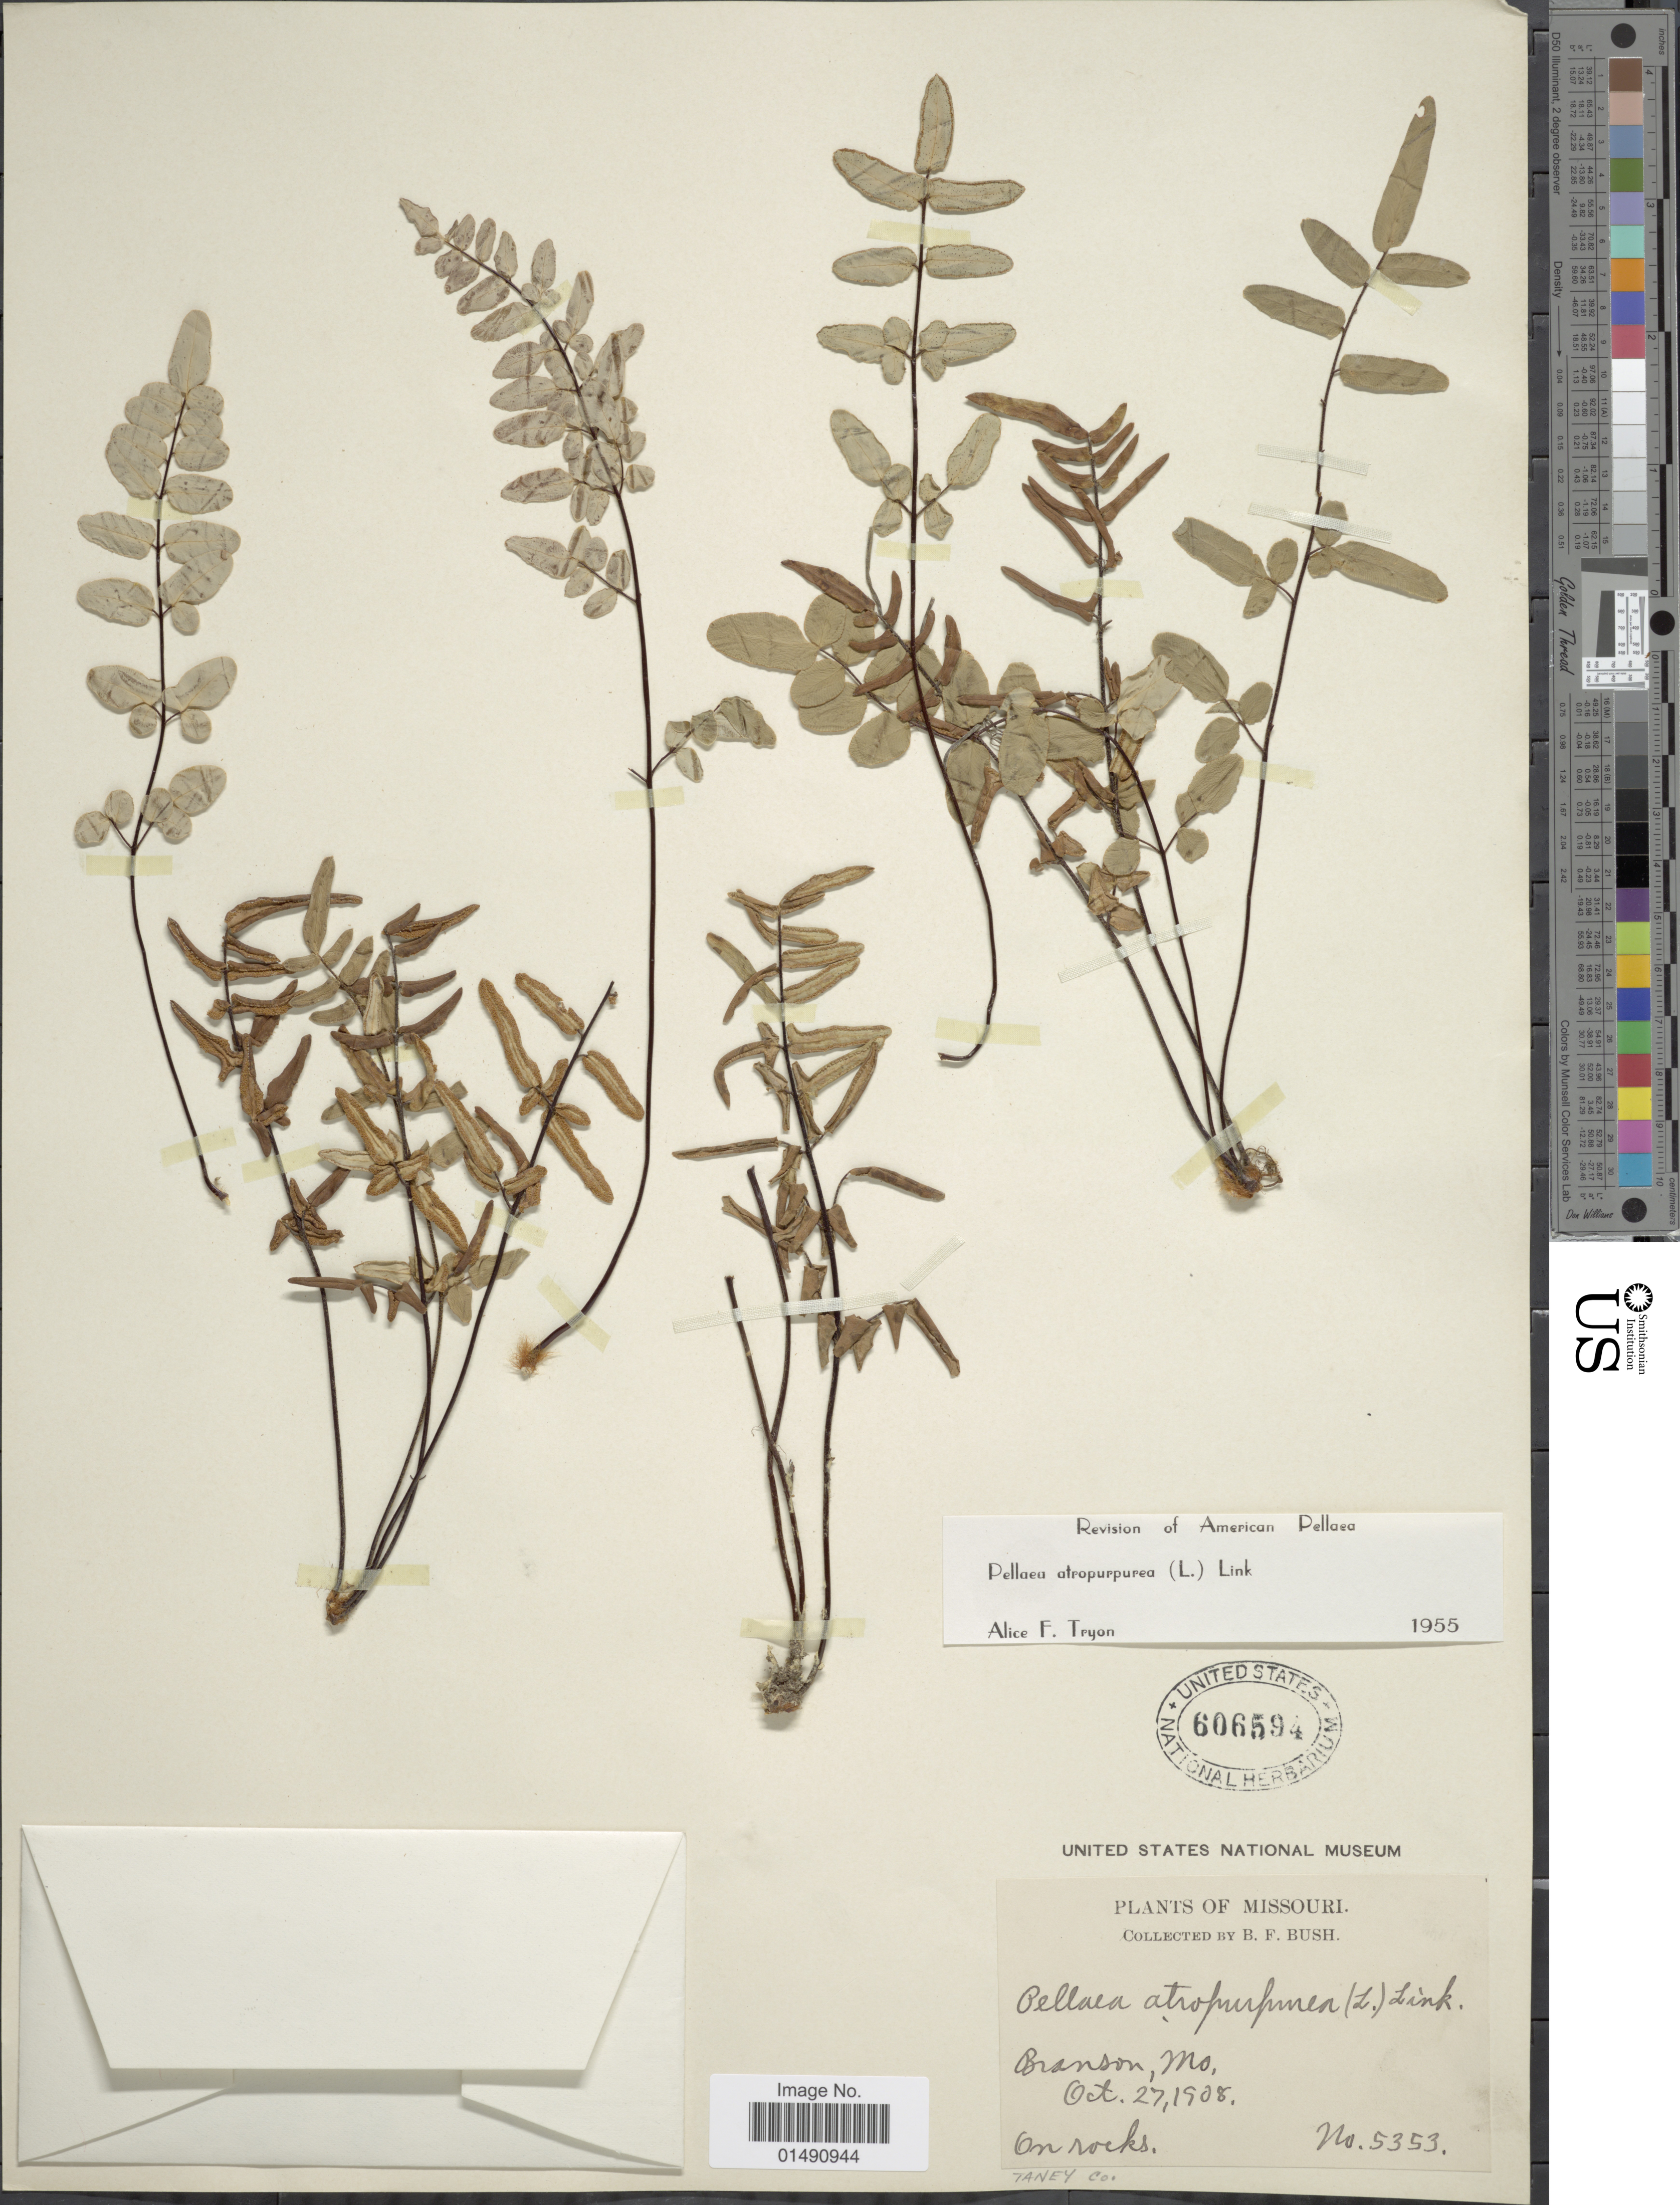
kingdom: Plantae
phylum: Tracheophyta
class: Polypodiopsida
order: Polypodiales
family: Pteridaceae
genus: Pellaea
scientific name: Pellaea atropurpurea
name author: (L.) Link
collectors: B. F. Bush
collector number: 5353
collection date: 1908-10-27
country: United States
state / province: Missouri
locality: Branson, Taney Co.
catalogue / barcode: US 606594